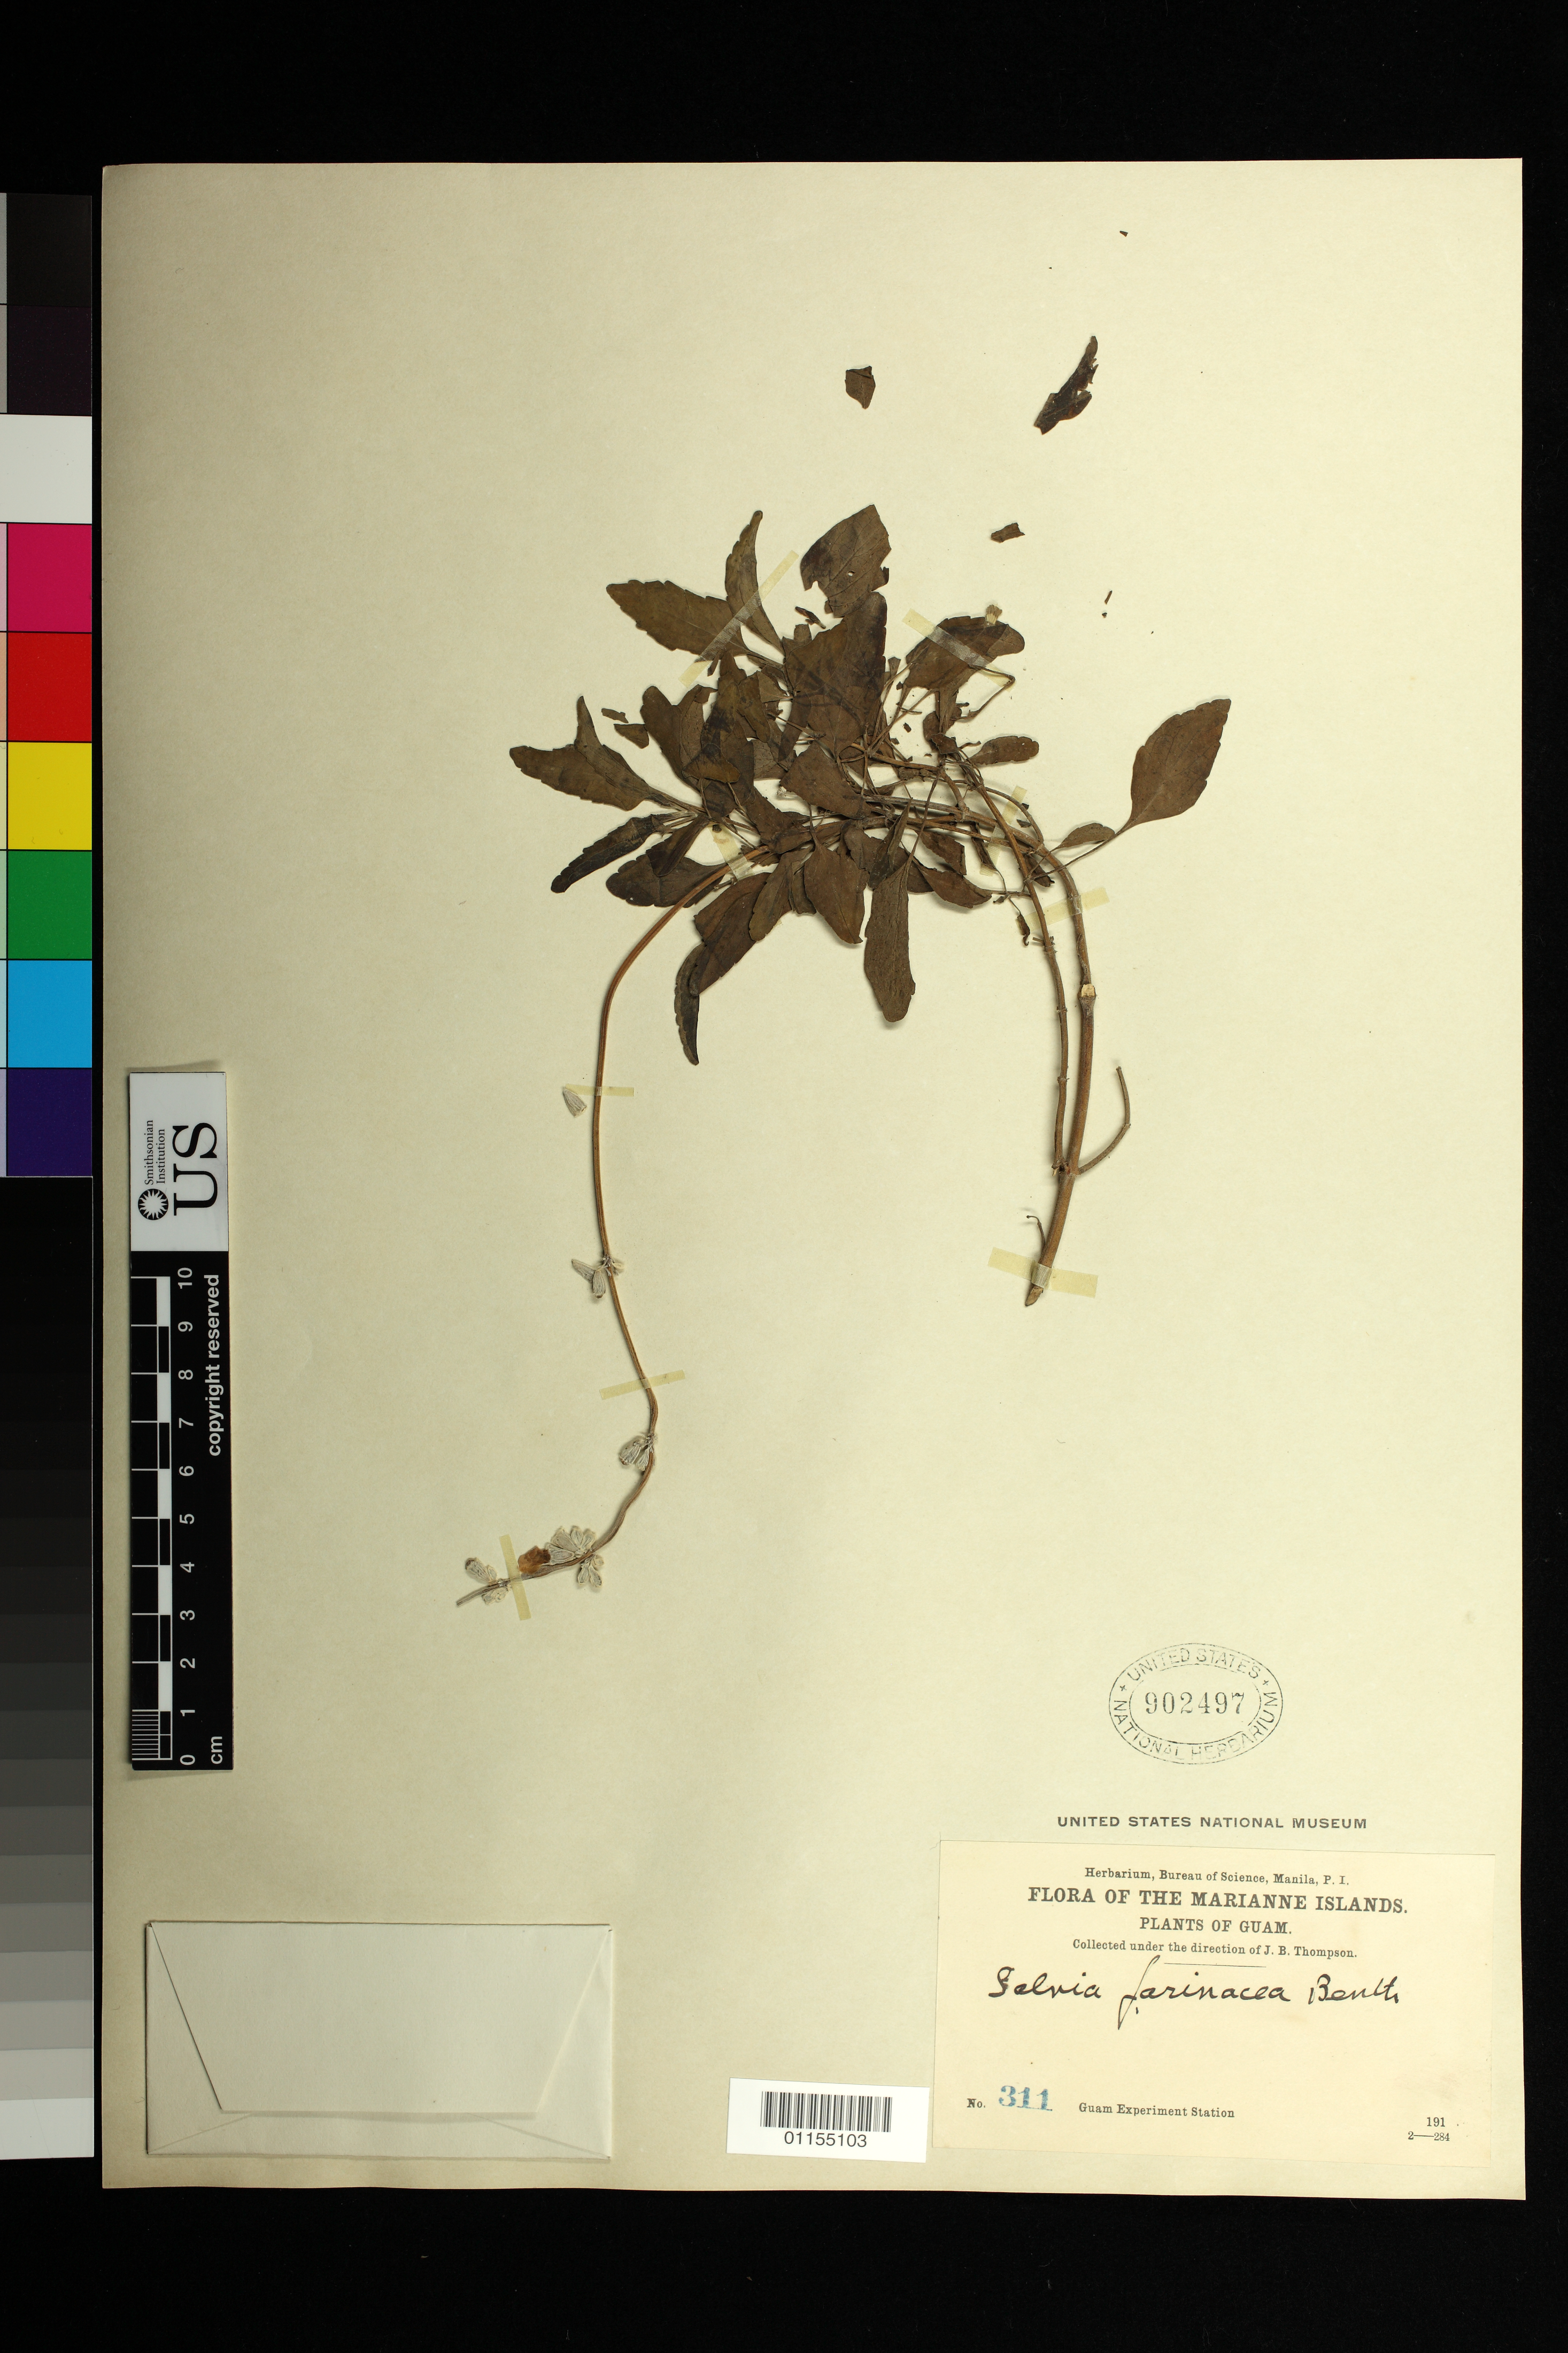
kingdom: Plantae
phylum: Tracheophyta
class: Magnoliopsida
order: Lamiales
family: Lamiaceae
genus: Salvia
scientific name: Salvia farinacea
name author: Benth.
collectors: J. B. Thompson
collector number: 311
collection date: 1910/1919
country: Guam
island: Guam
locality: Guam Experiment Station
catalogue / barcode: US 902497